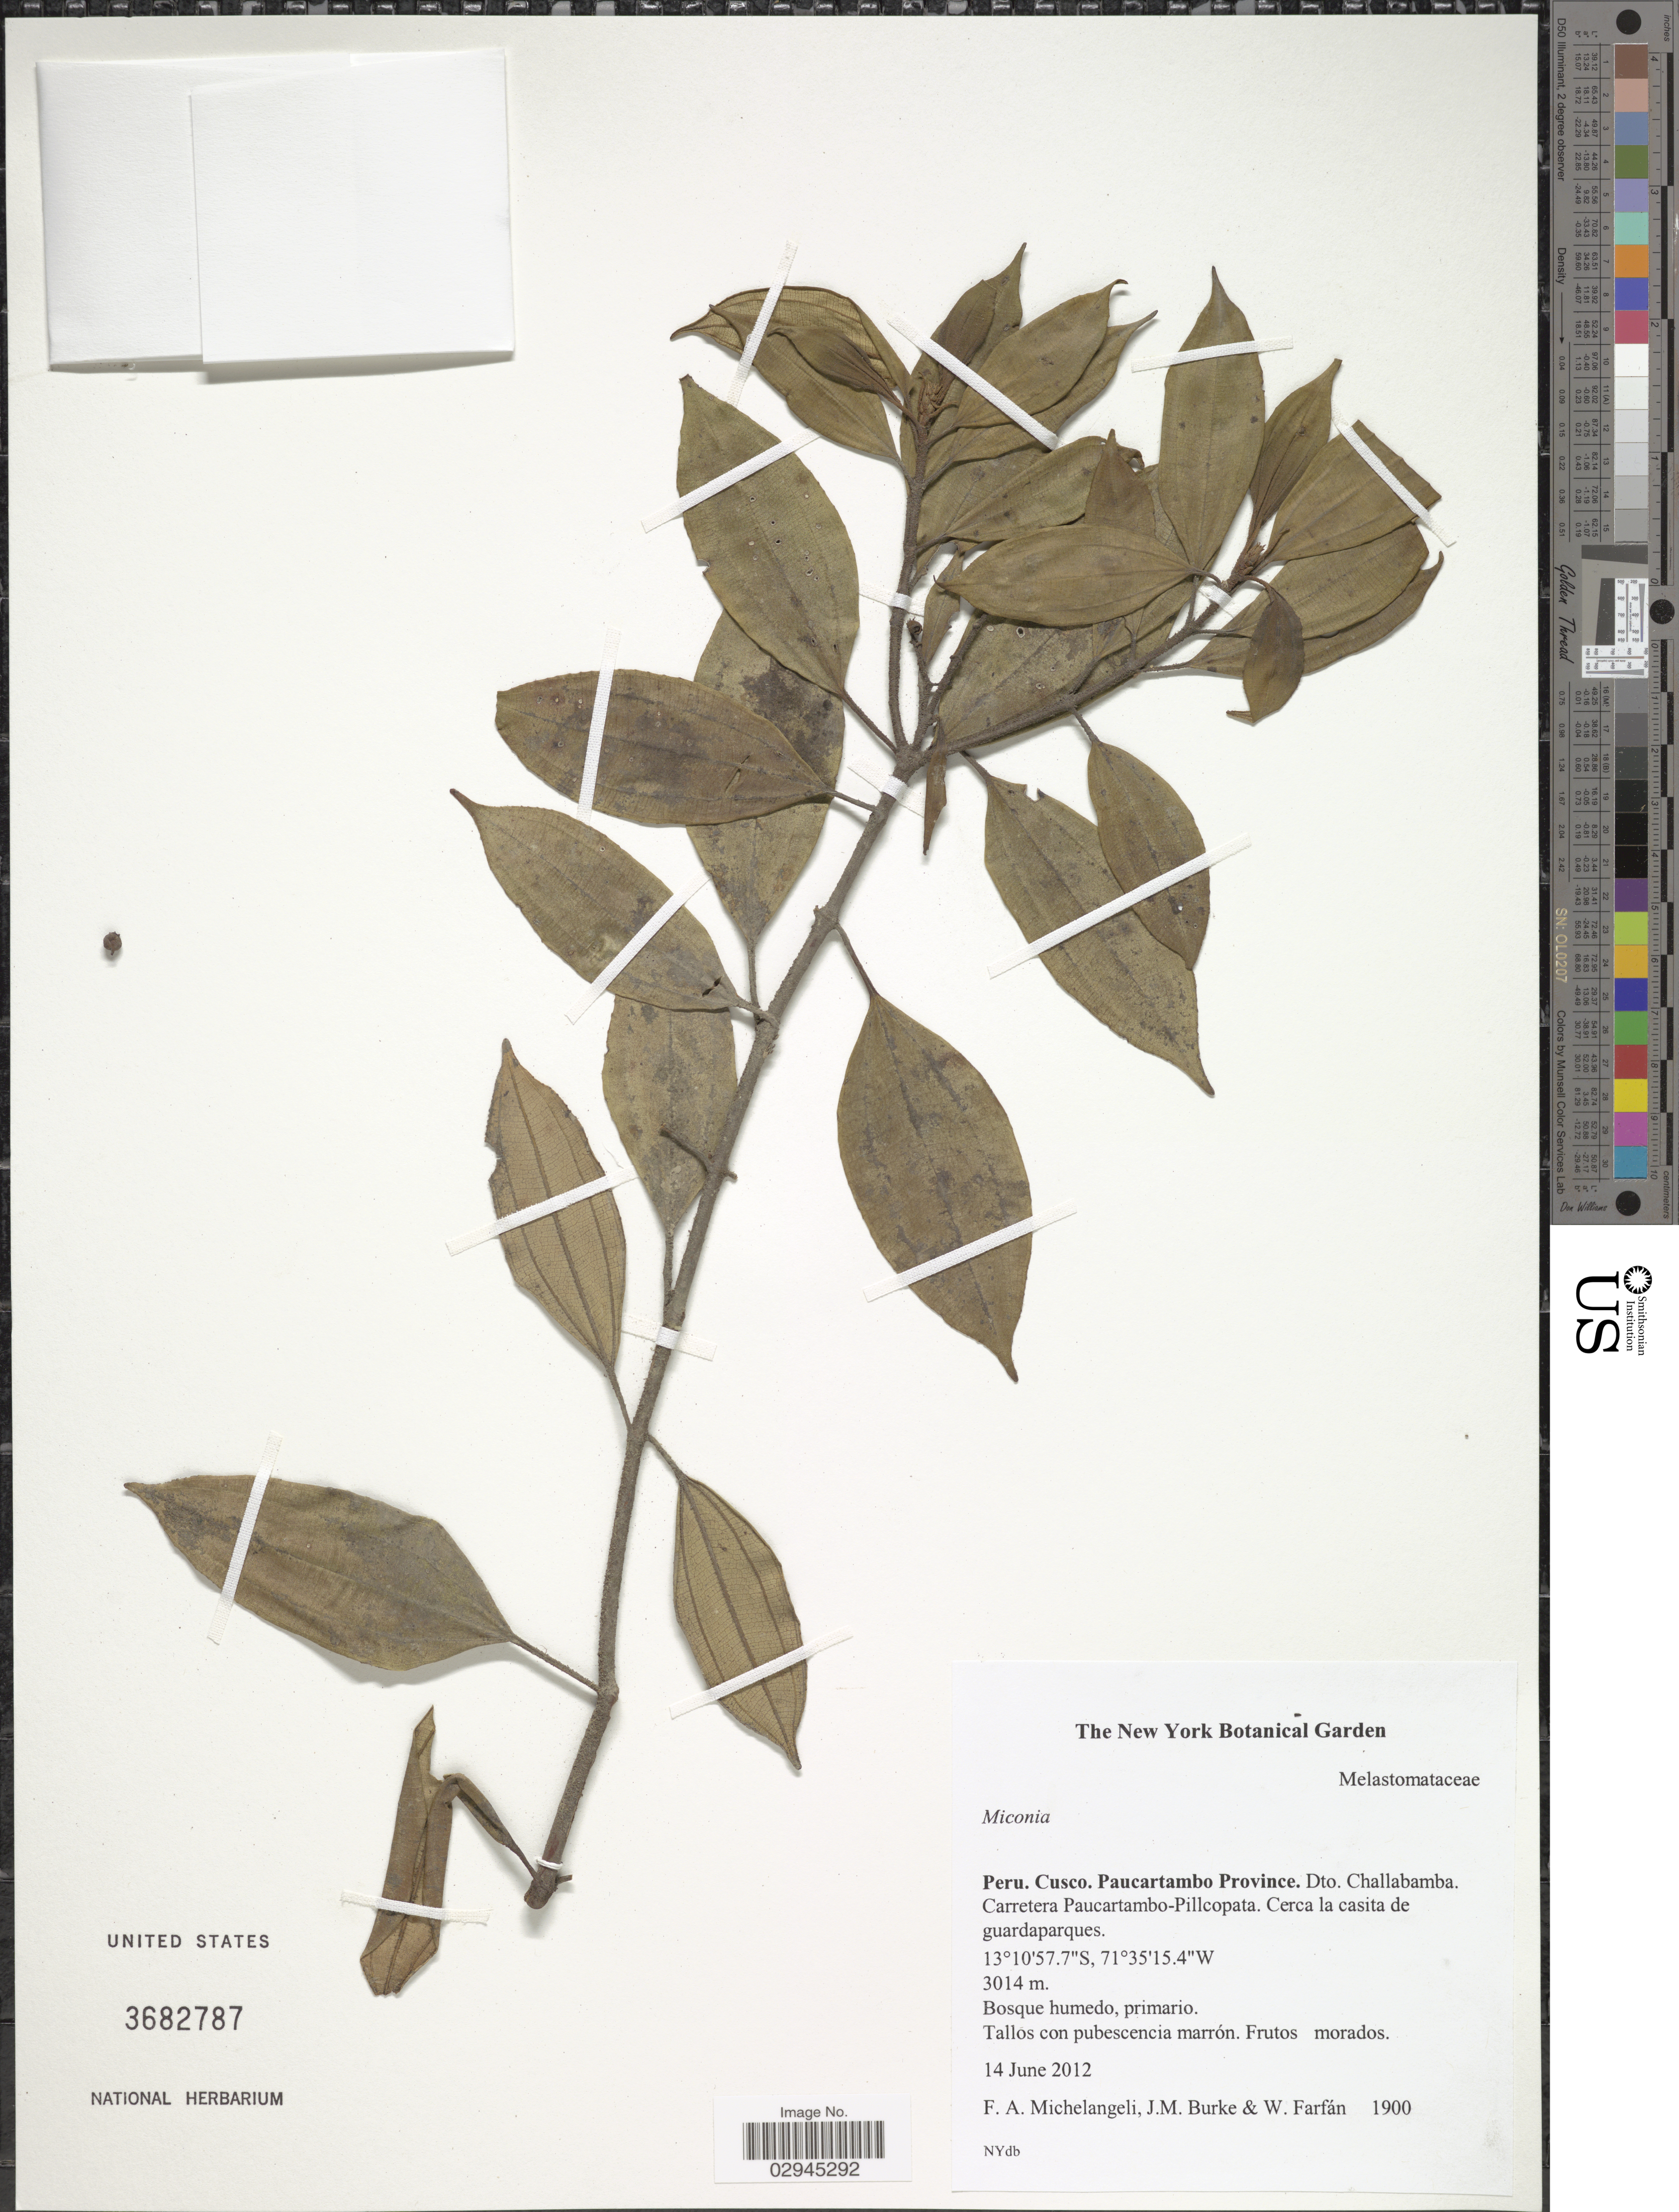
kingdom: Plantae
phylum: Tracheophyta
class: Magnoliopsida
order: Myrtales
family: Melastomataceae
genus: Miconia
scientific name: Miconia sp.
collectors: F. A. Michelangeli, Jac. M. Burke & W. Farfán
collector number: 1900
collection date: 2012-06-14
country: Peru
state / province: Cusco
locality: Paucartambo Province. Dto. Challabamba. Carretera Puacartambo-Pillcopata. Cerca la casita de guardaparques.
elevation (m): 3014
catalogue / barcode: US 3682787